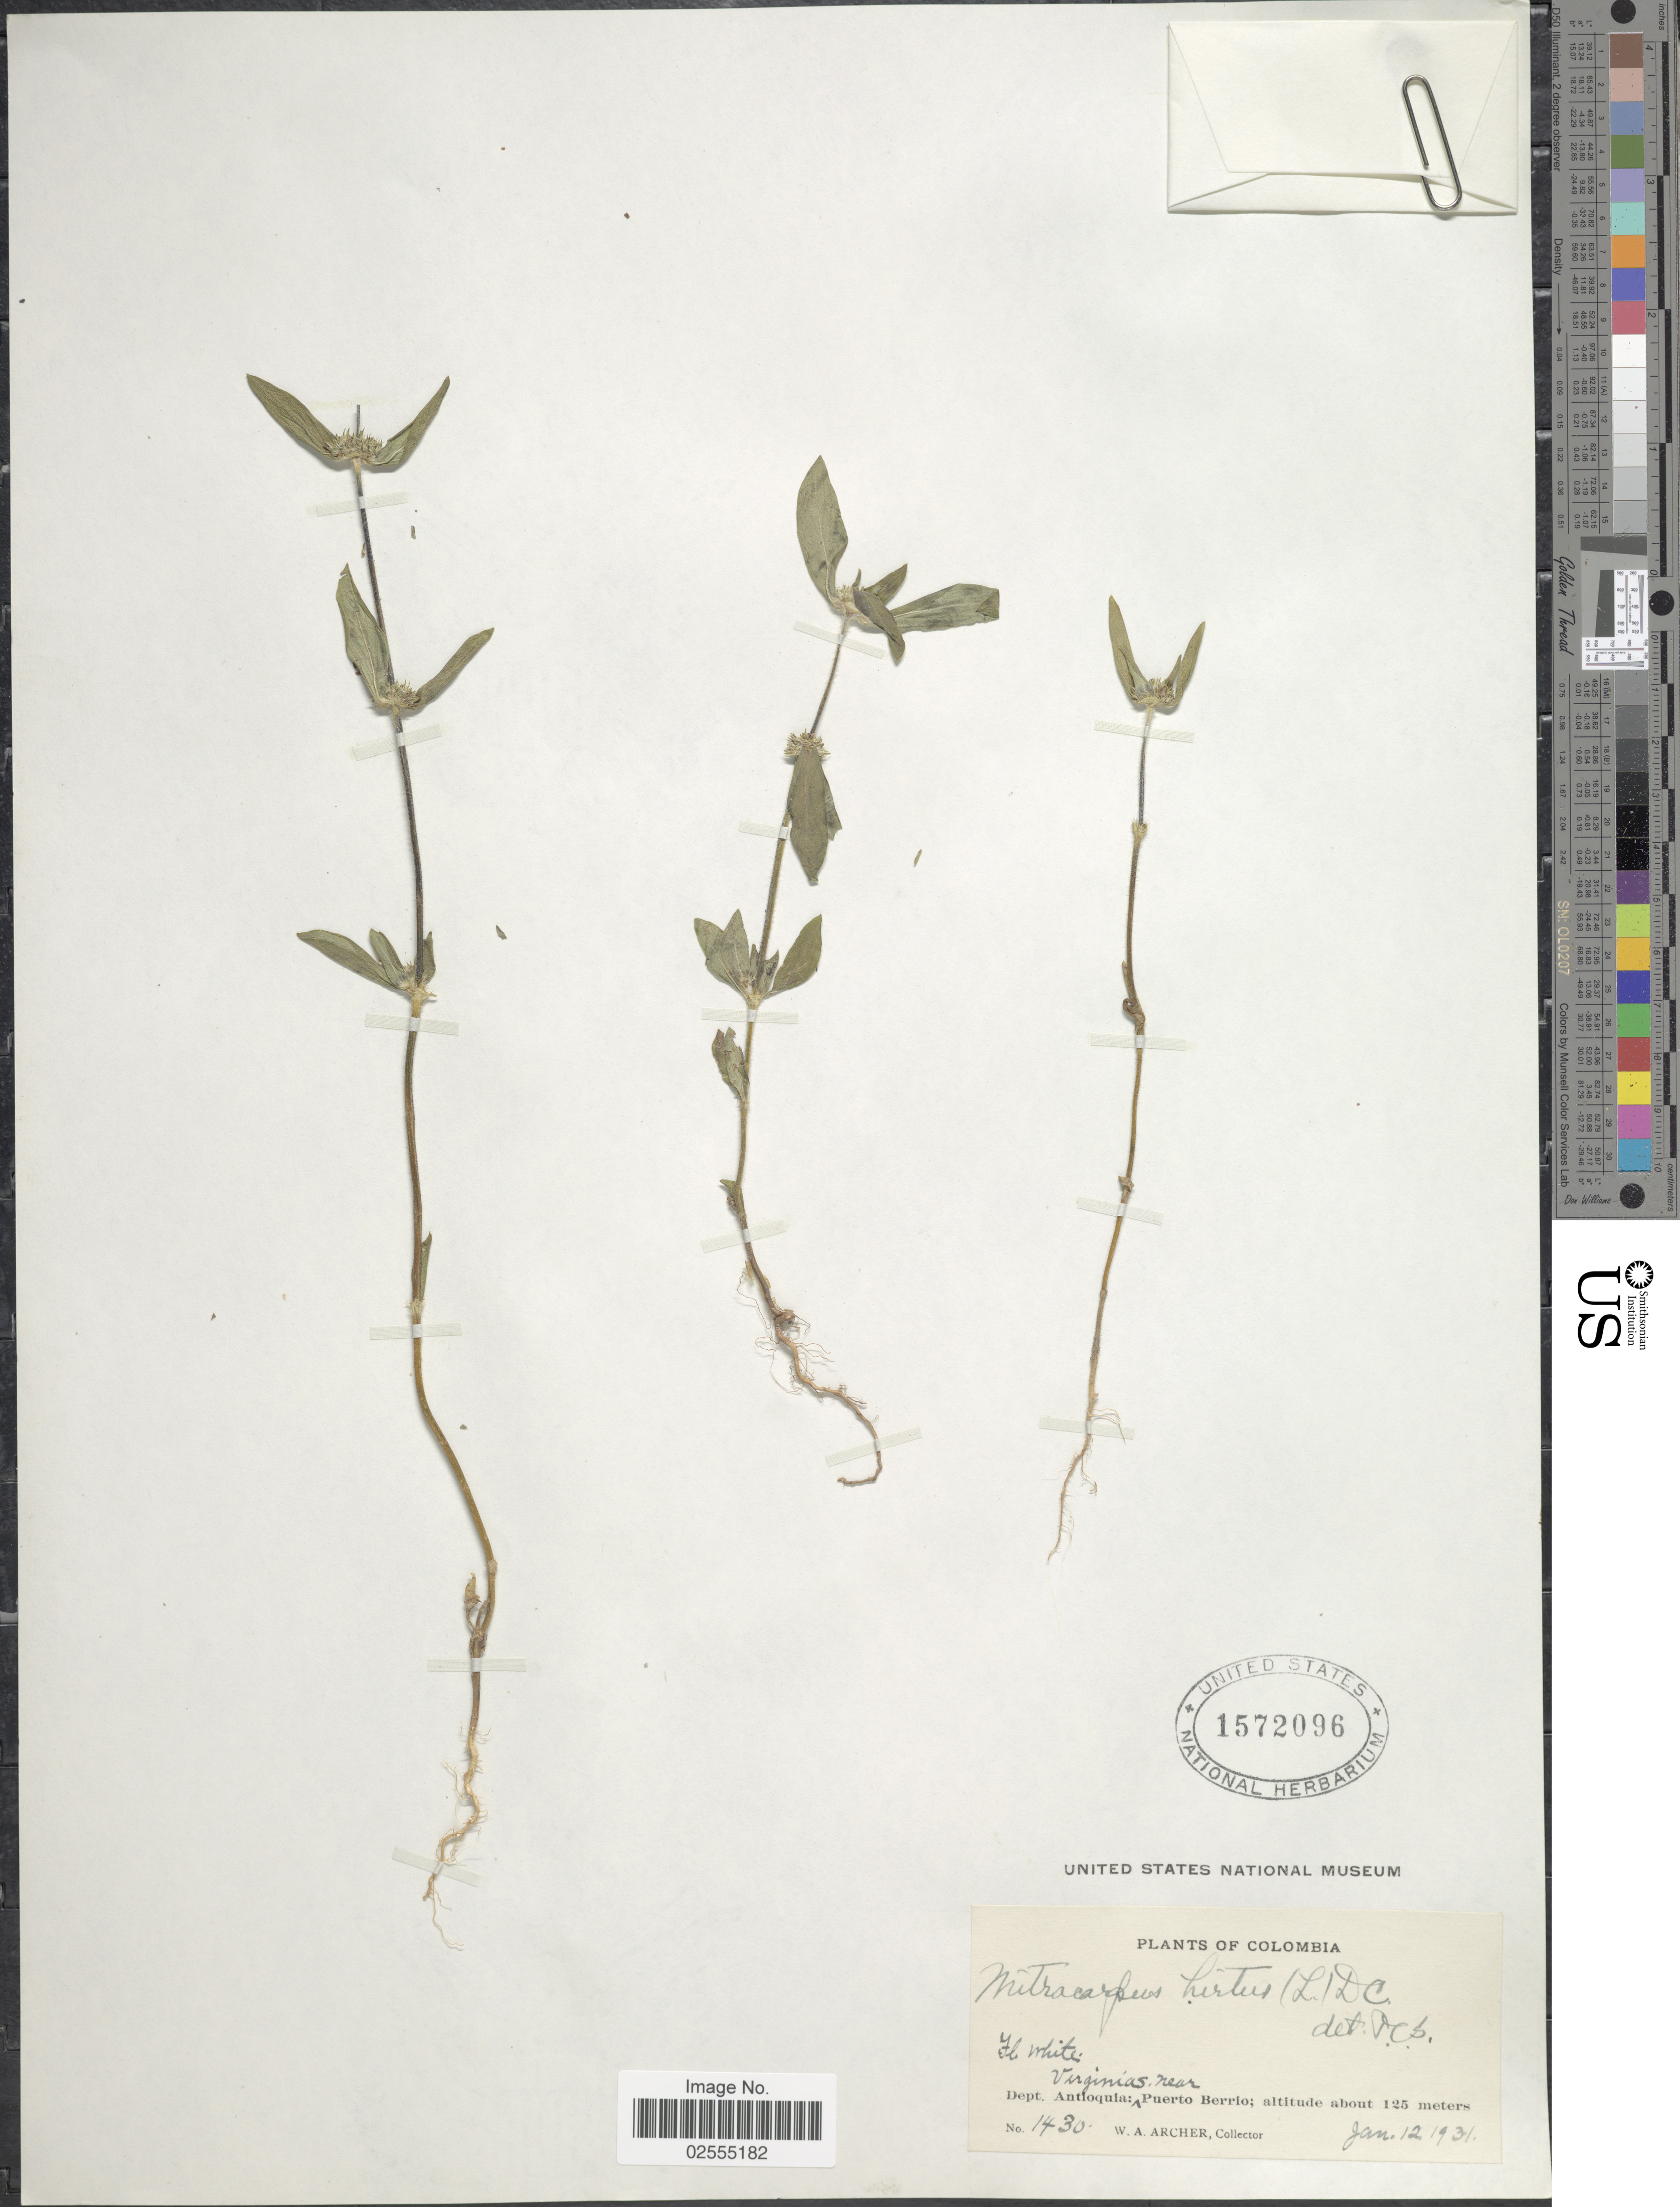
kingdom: Plantae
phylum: Tracheophyta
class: Magnoliopsida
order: Gentianales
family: Rubiaceae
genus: Mitracarpus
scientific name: Mitracarpus hirtus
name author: (L.) DC.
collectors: W. A. Archer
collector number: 1430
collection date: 1931-01-12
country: Colombia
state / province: Antioquia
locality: Dept. Antioquia: Virginias near Puerto Berrio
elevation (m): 125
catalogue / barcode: US 1572096